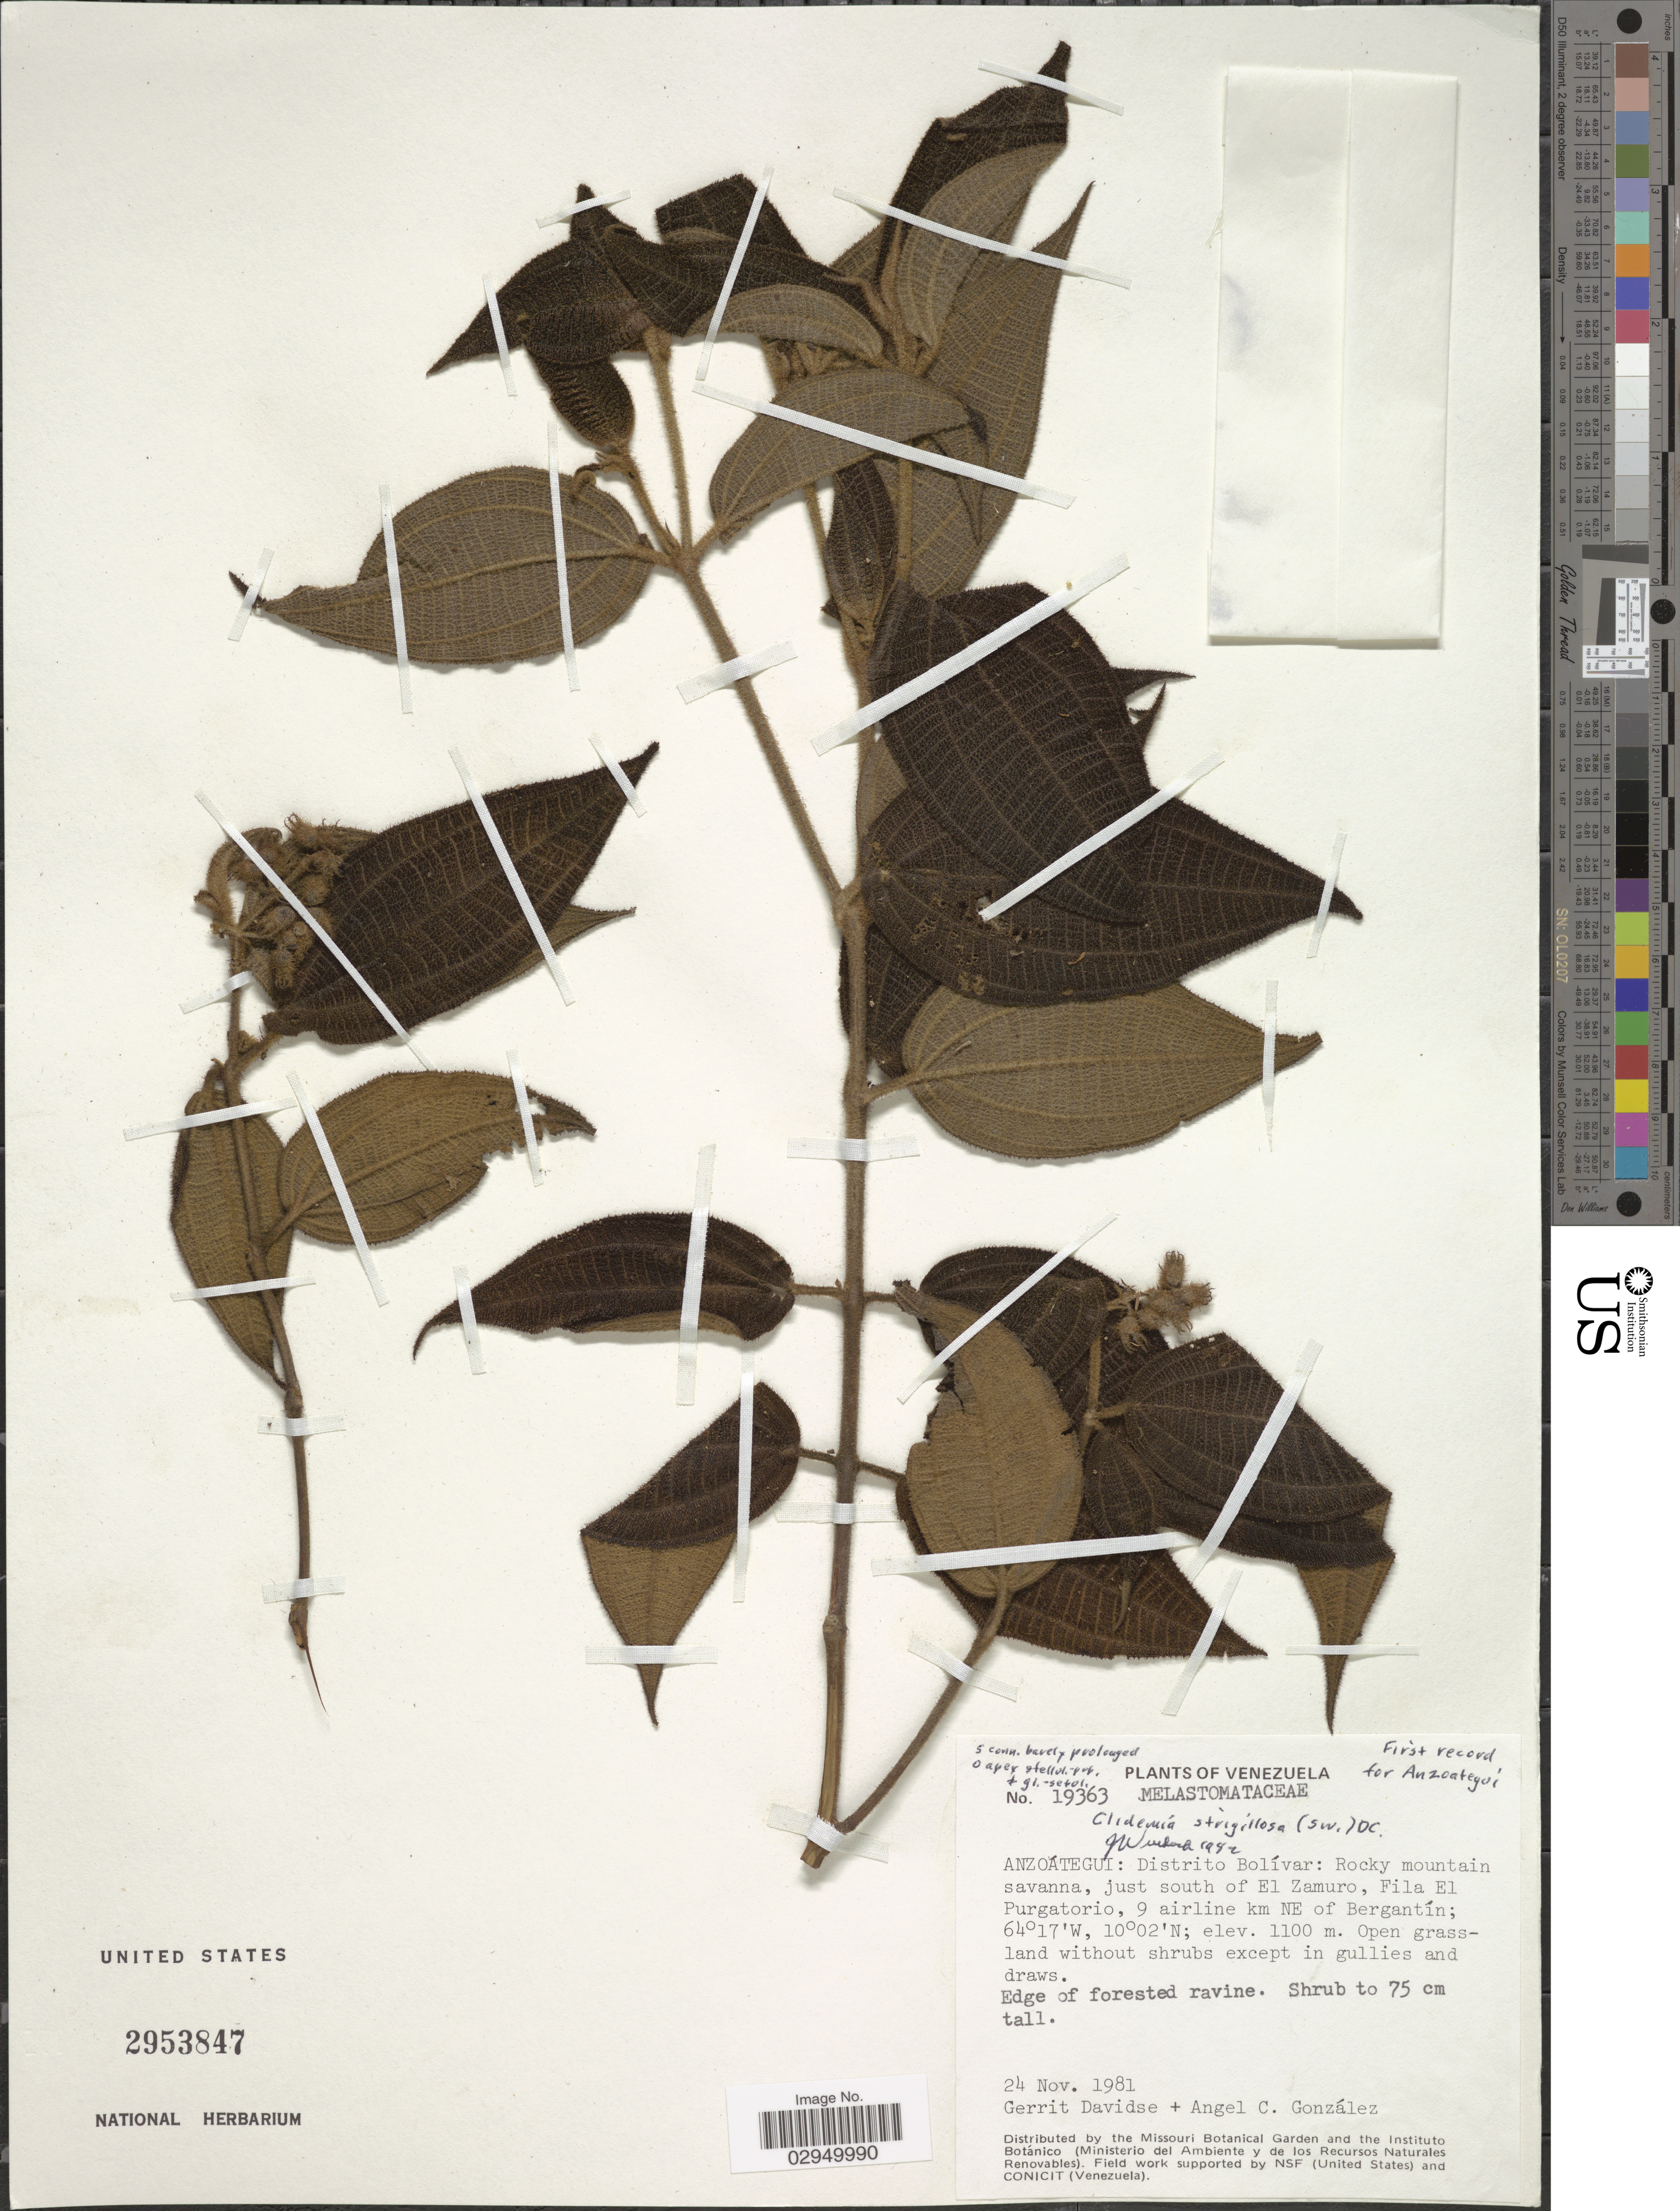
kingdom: Plantae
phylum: Tracheophyta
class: Magnoliopsida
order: Myrtales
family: Melastomataceae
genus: Clidemia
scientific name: Clidemia strigillosa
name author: (Sw.) DC.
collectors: G. Davidse & A. C. González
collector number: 19363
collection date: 1981-11-24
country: Venezuela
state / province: Anzoategui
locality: Distrito Bolívar: Rocky mountain savanna, just south of El Zamuro, Fila El Purgatorio, 9 airline km NE of Bergantín. Edge of forested ravine.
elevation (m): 1100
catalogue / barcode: US 2953847